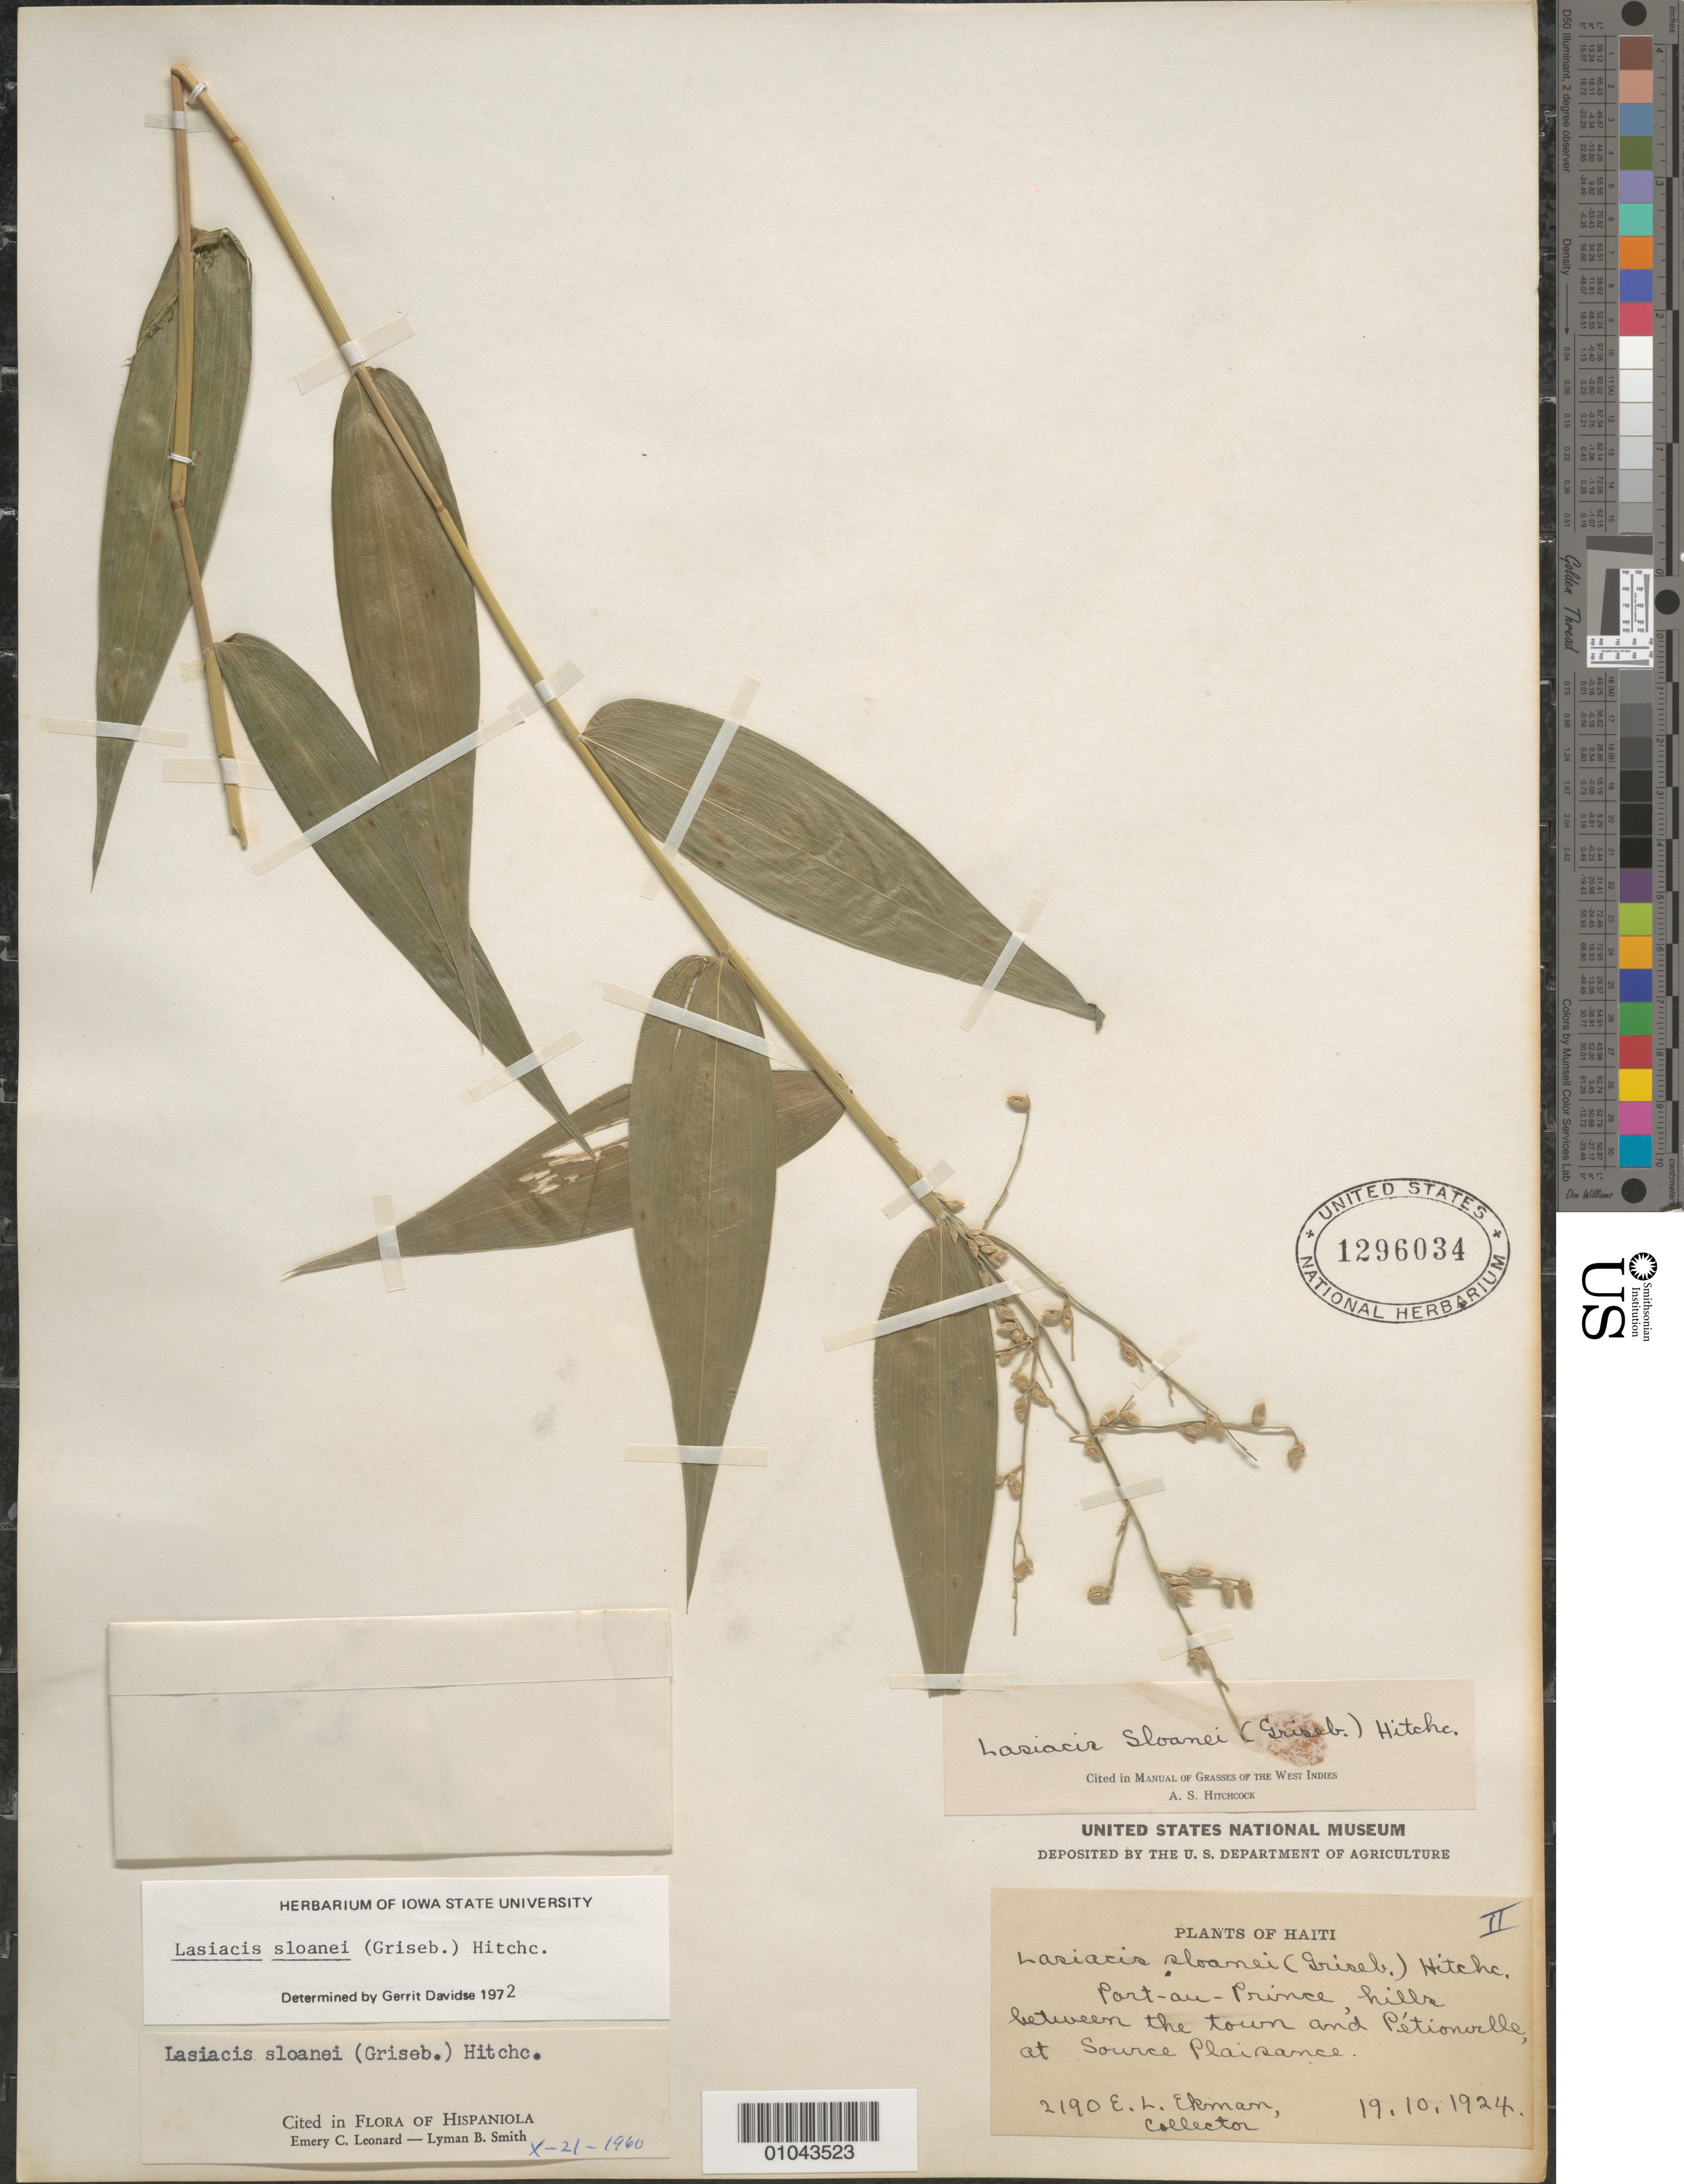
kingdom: Plantae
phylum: Tracheophyta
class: Liliopsida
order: Poales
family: Poaceae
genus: Lasiacis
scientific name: Lasiacis sloanei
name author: (Griseb.) Hitchc.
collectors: E. L. Ekman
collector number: H 2190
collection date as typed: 19 Oct 1924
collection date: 1924-10-19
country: Haiti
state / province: Óuest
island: Hispaniola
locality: Port-au-Prince, hills between the town and Petionville, at Source Plainsance.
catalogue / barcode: US 1296034